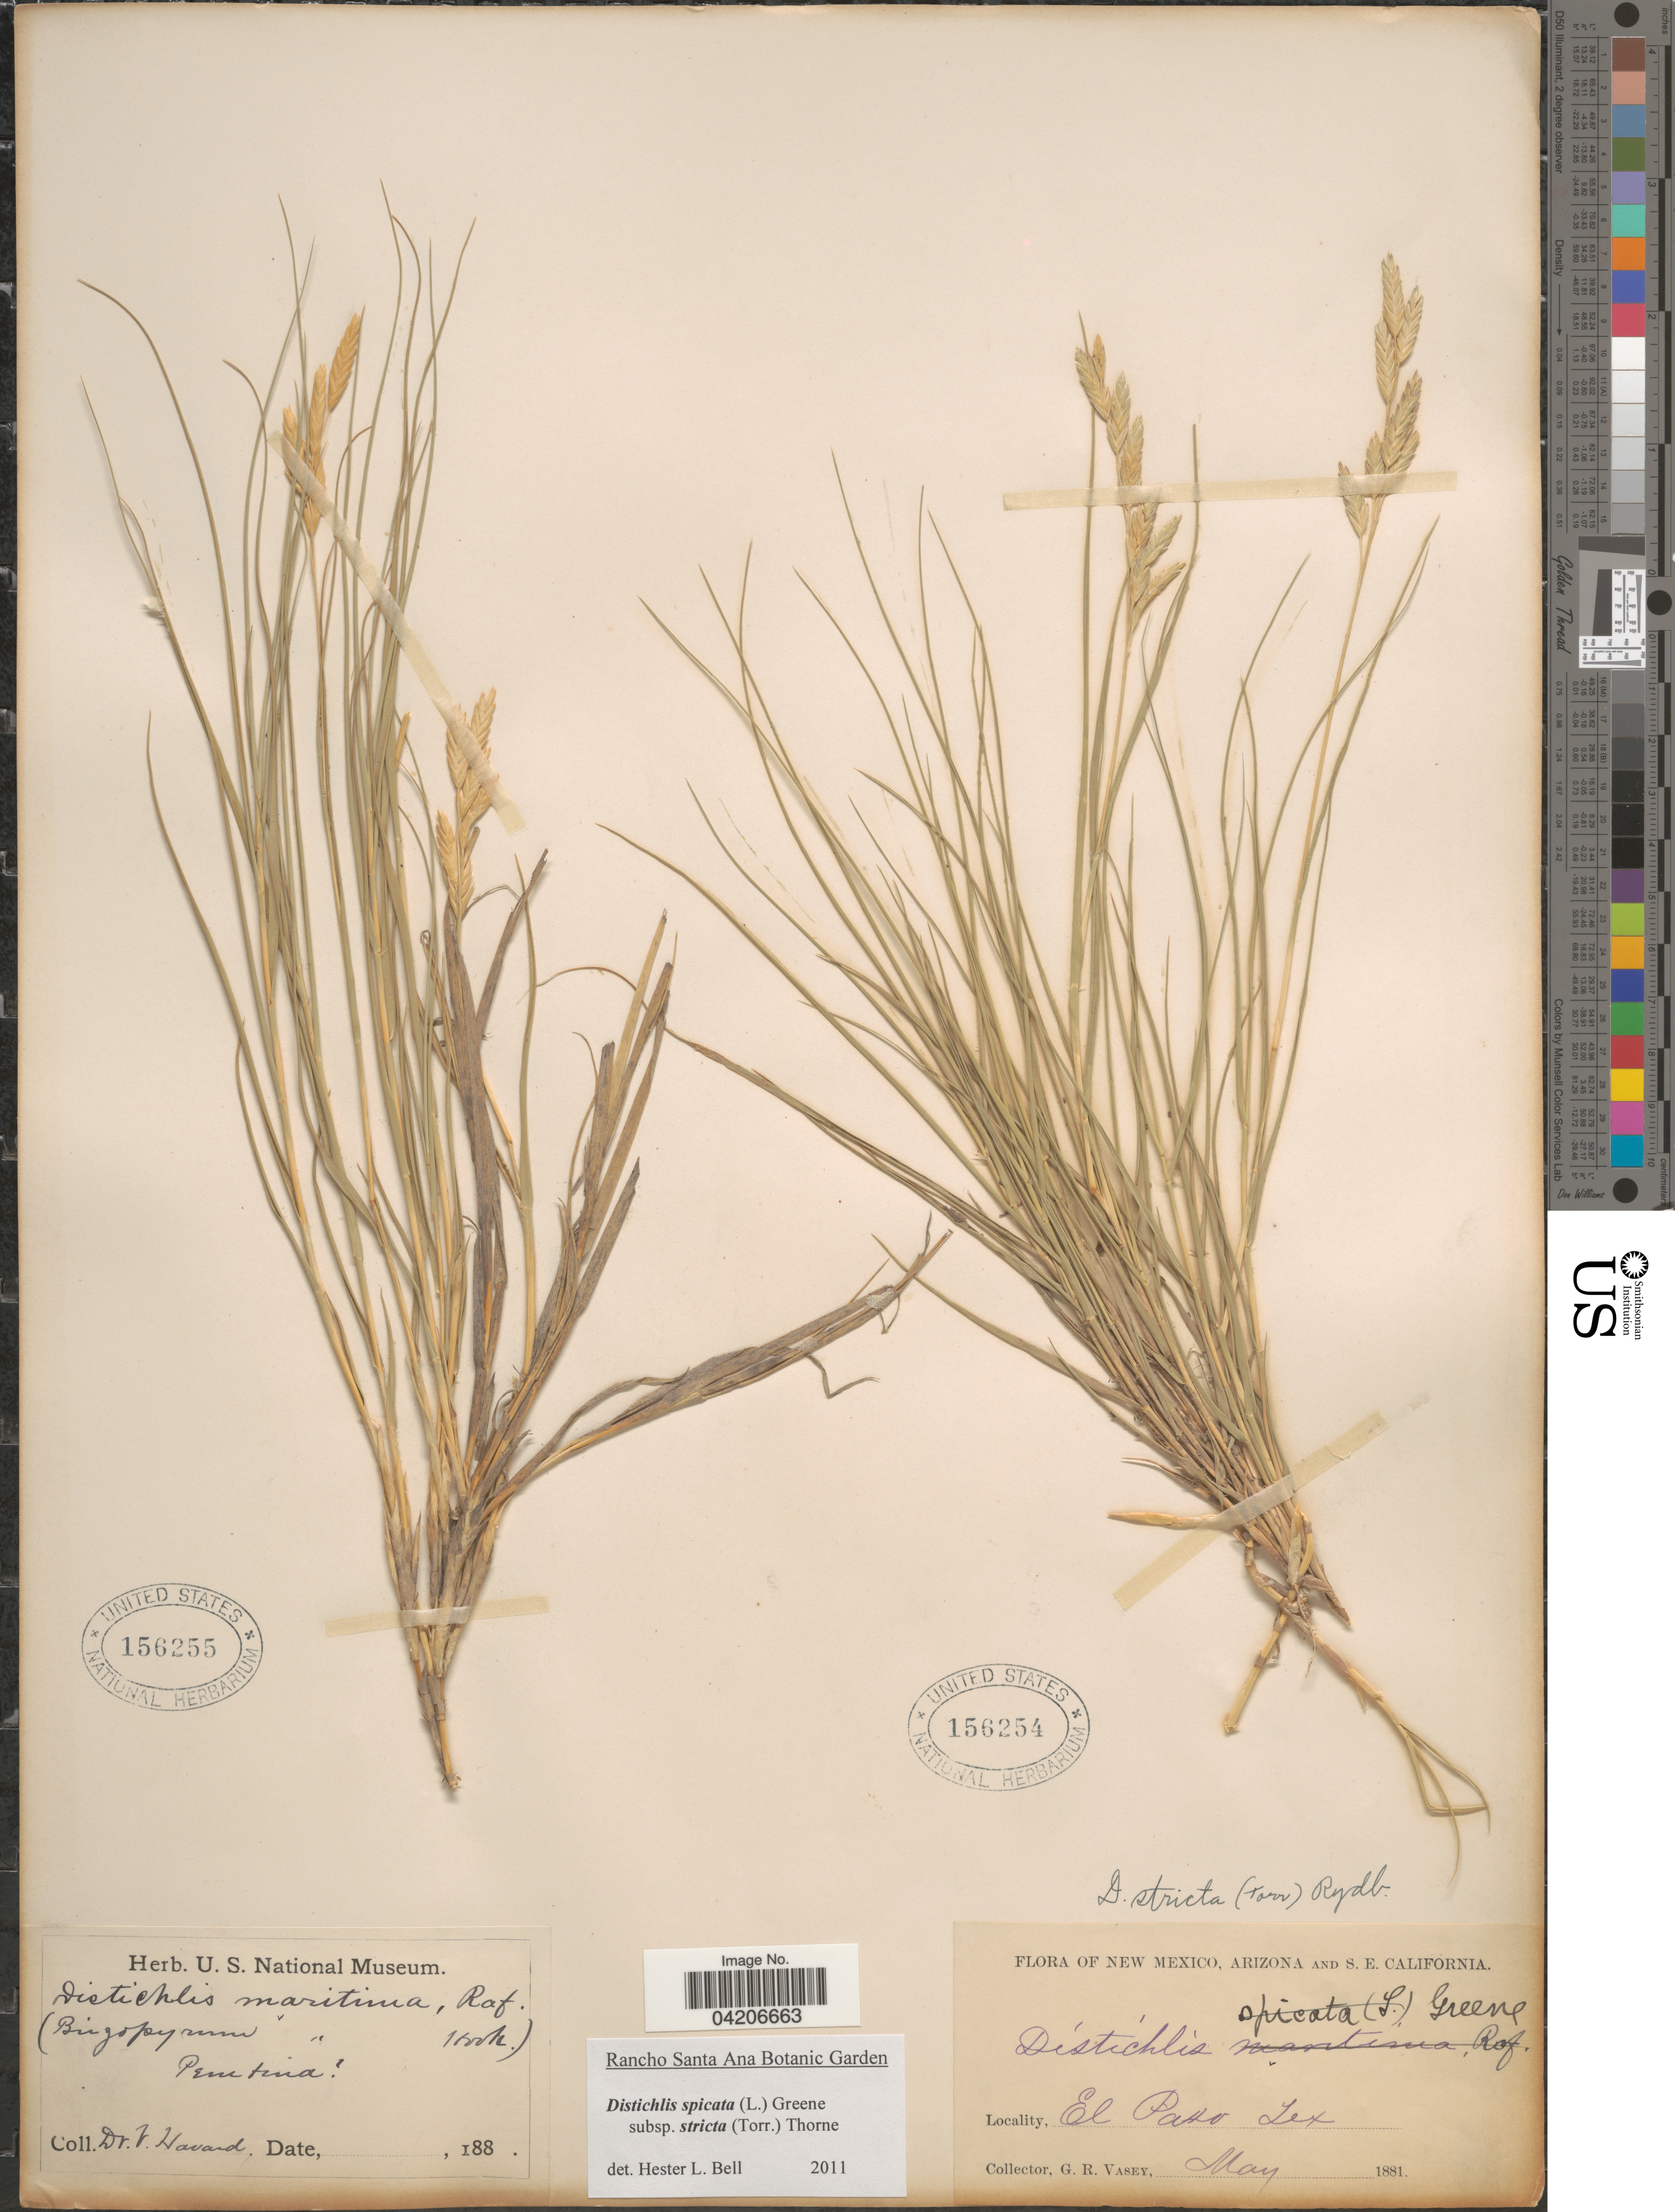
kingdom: Plantae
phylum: Tracheophyta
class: Liliopsida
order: Poales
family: Poaceae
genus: Distichlis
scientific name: Distichlis spicata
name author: (L.) Greene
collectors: V. Havard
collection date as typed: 188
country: United States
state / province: North Dakota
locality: Pembina.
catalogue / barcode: US 156255-2